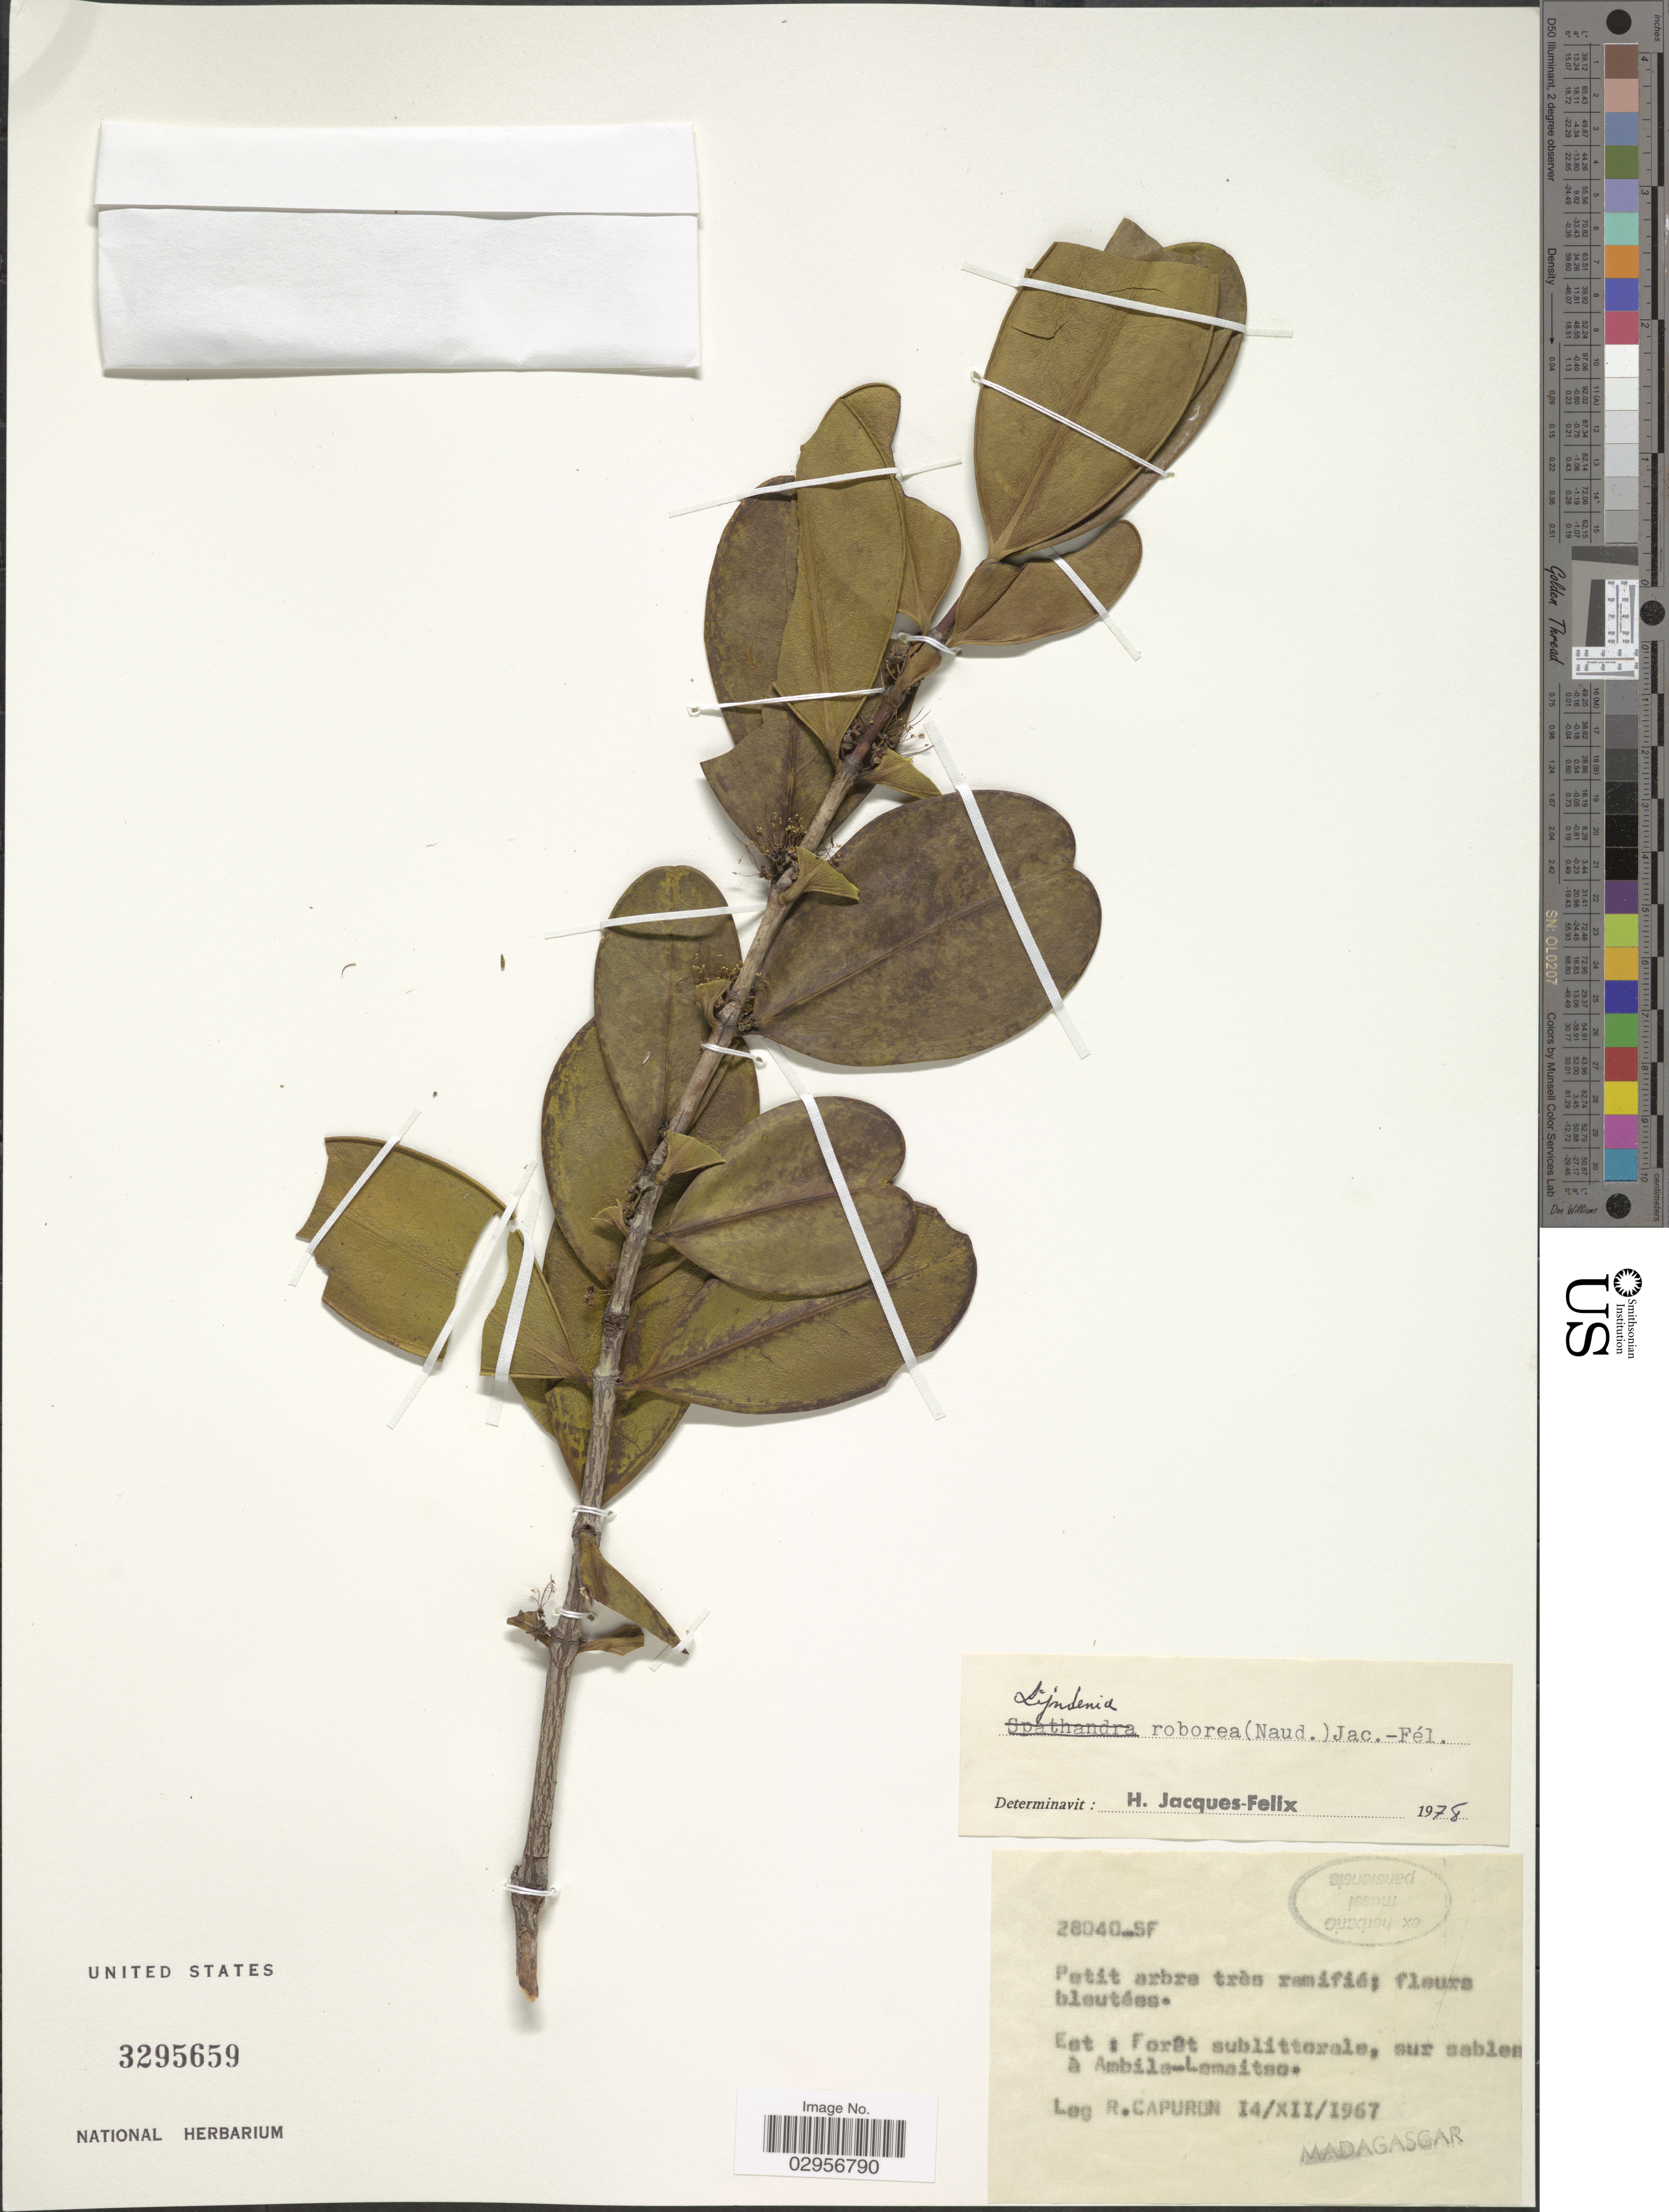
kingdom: Plantae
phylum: Tracheophyta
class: Magnoliopsida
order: Myrtales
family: Melastomataceae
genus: Lijndenia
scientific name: Lijndenia roborea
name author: (Naudin) Jacq.-Fél.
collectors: R. Capuron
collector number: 28040_SF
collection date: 1967-12-14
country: Madagascar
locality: Est: Forêt sublittorale, sur sables à Ambile-Lamaitso.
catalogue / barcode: US 3295659